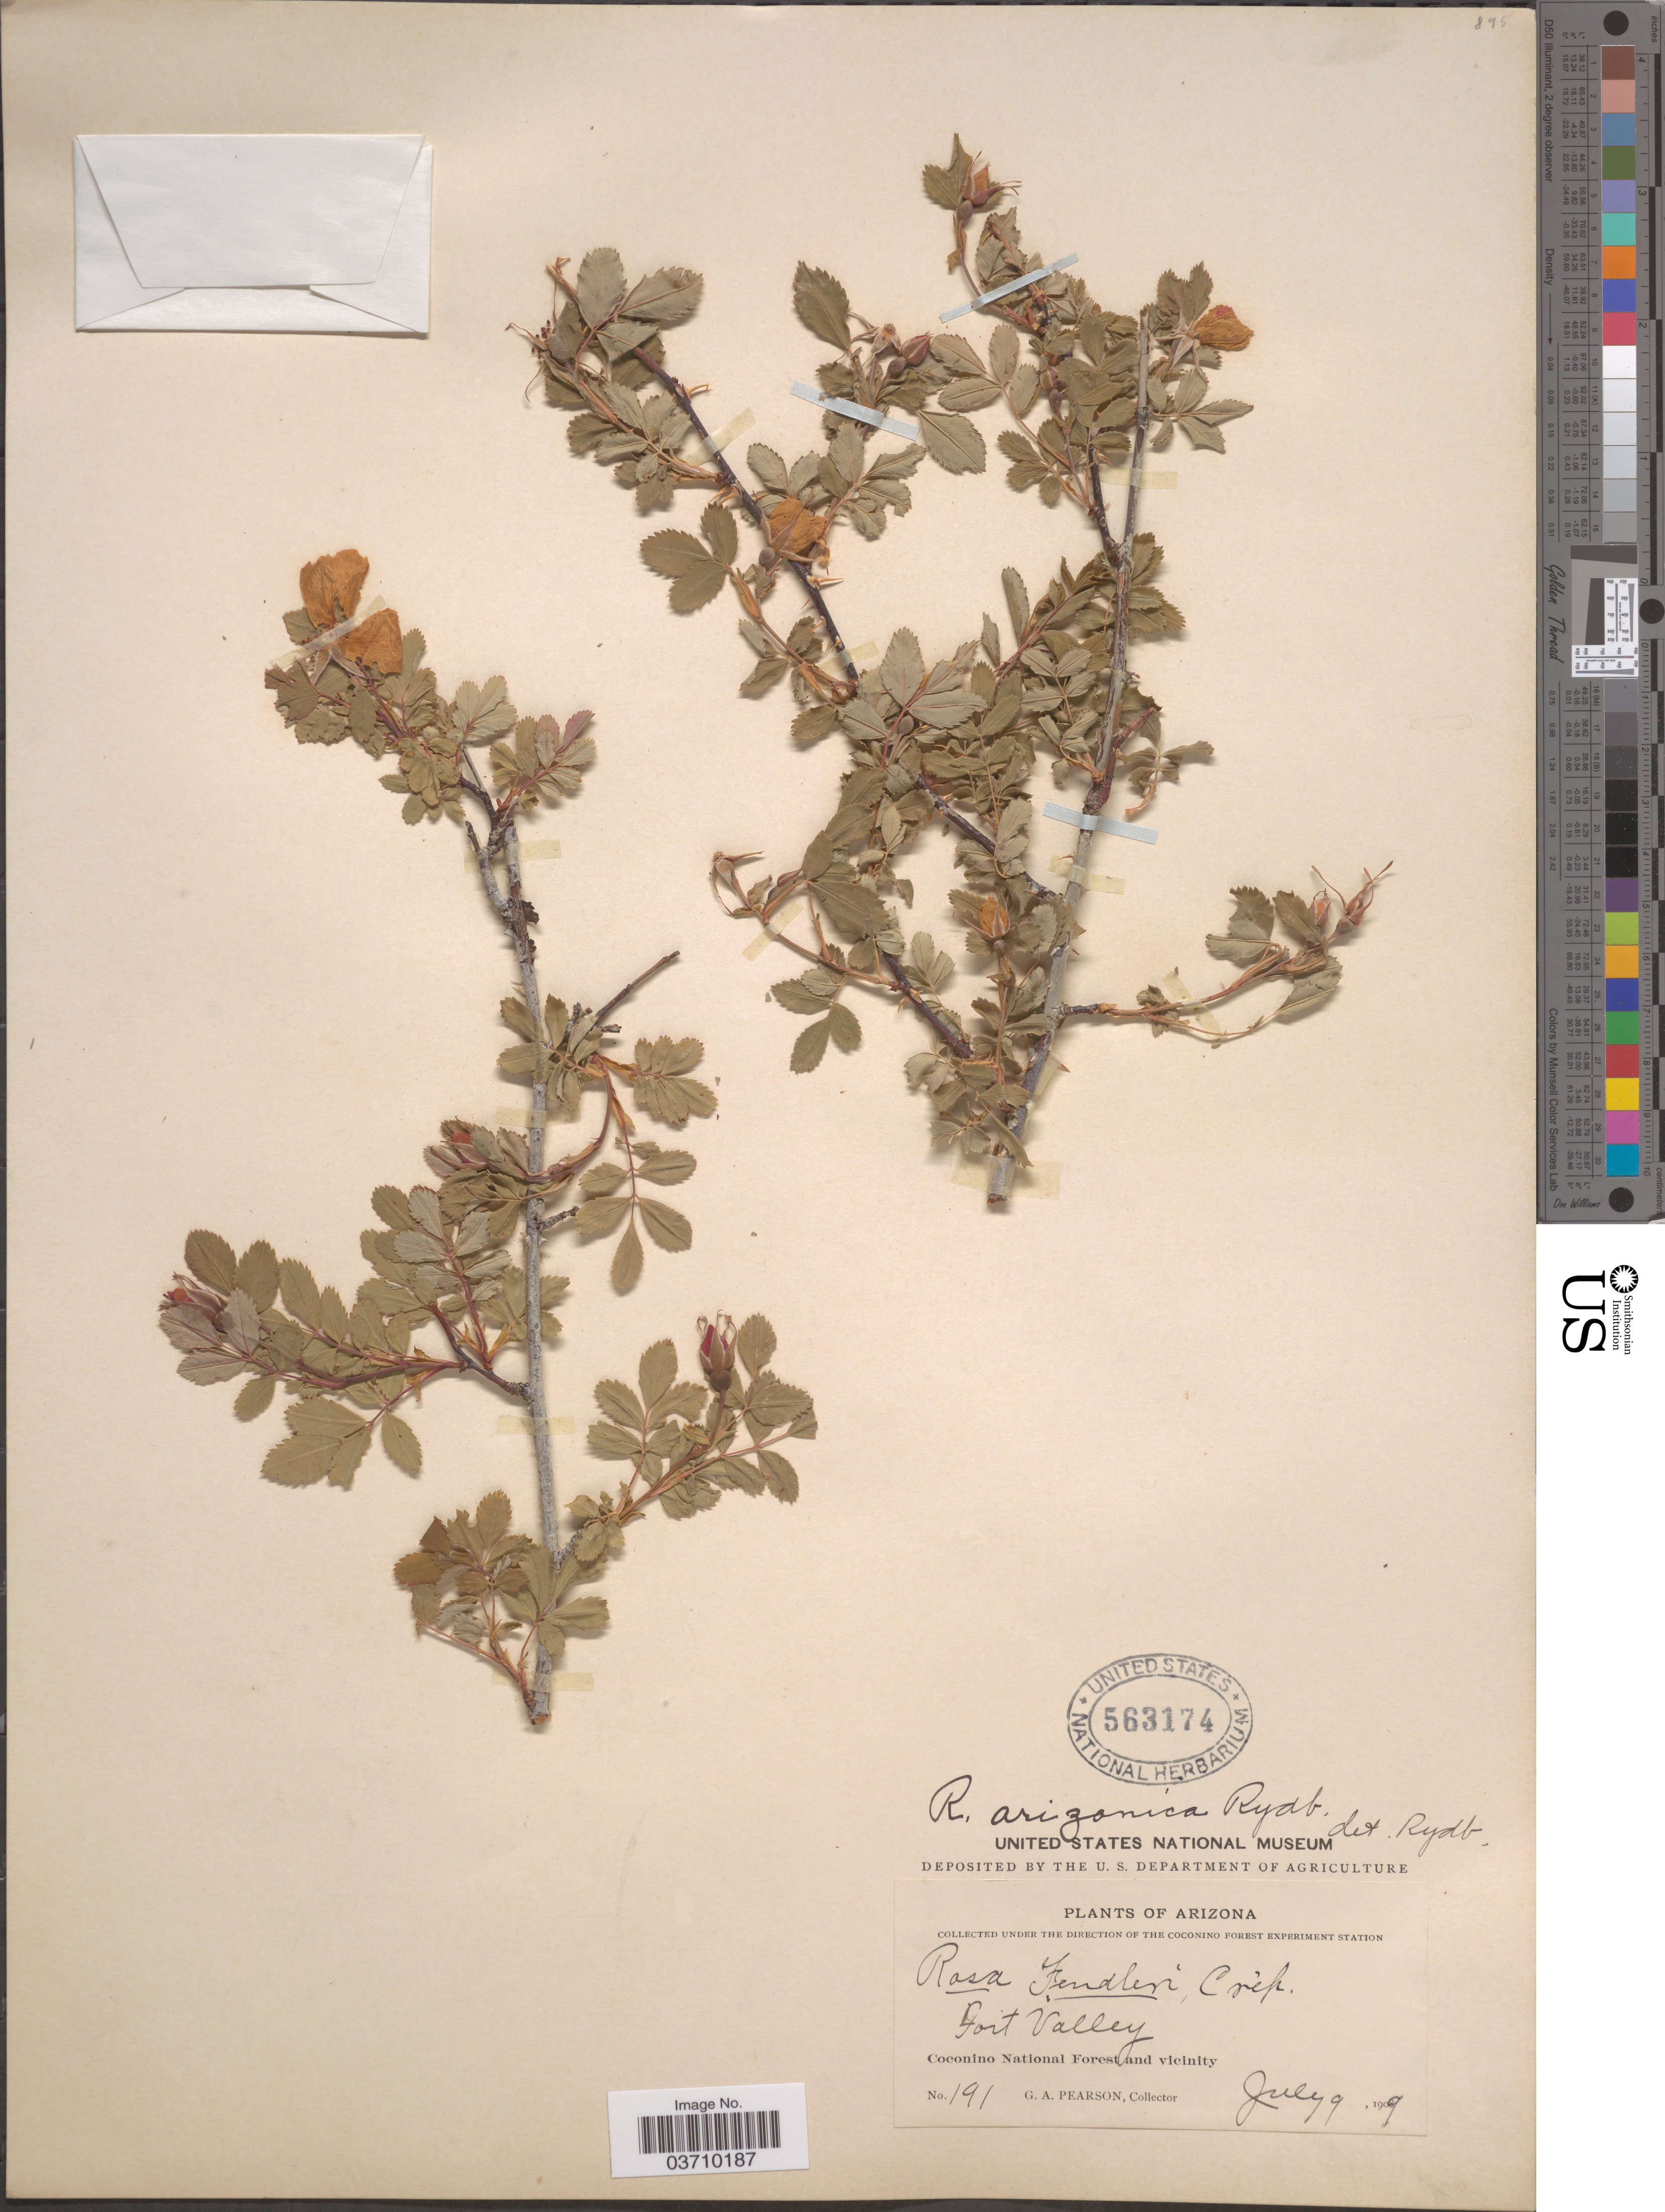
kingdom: Plantae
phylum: Tracheophyta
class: Magnoliopsida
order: Rosales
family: Rosaceae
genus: Rosa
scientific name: Rosa arizonica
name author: Rydb.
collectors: G. Pearson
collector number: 191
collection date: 1909-07-09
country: United States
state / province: Arizona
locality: Fort Valley. Coconino National Forest and vicinity.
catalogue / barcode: US 563174